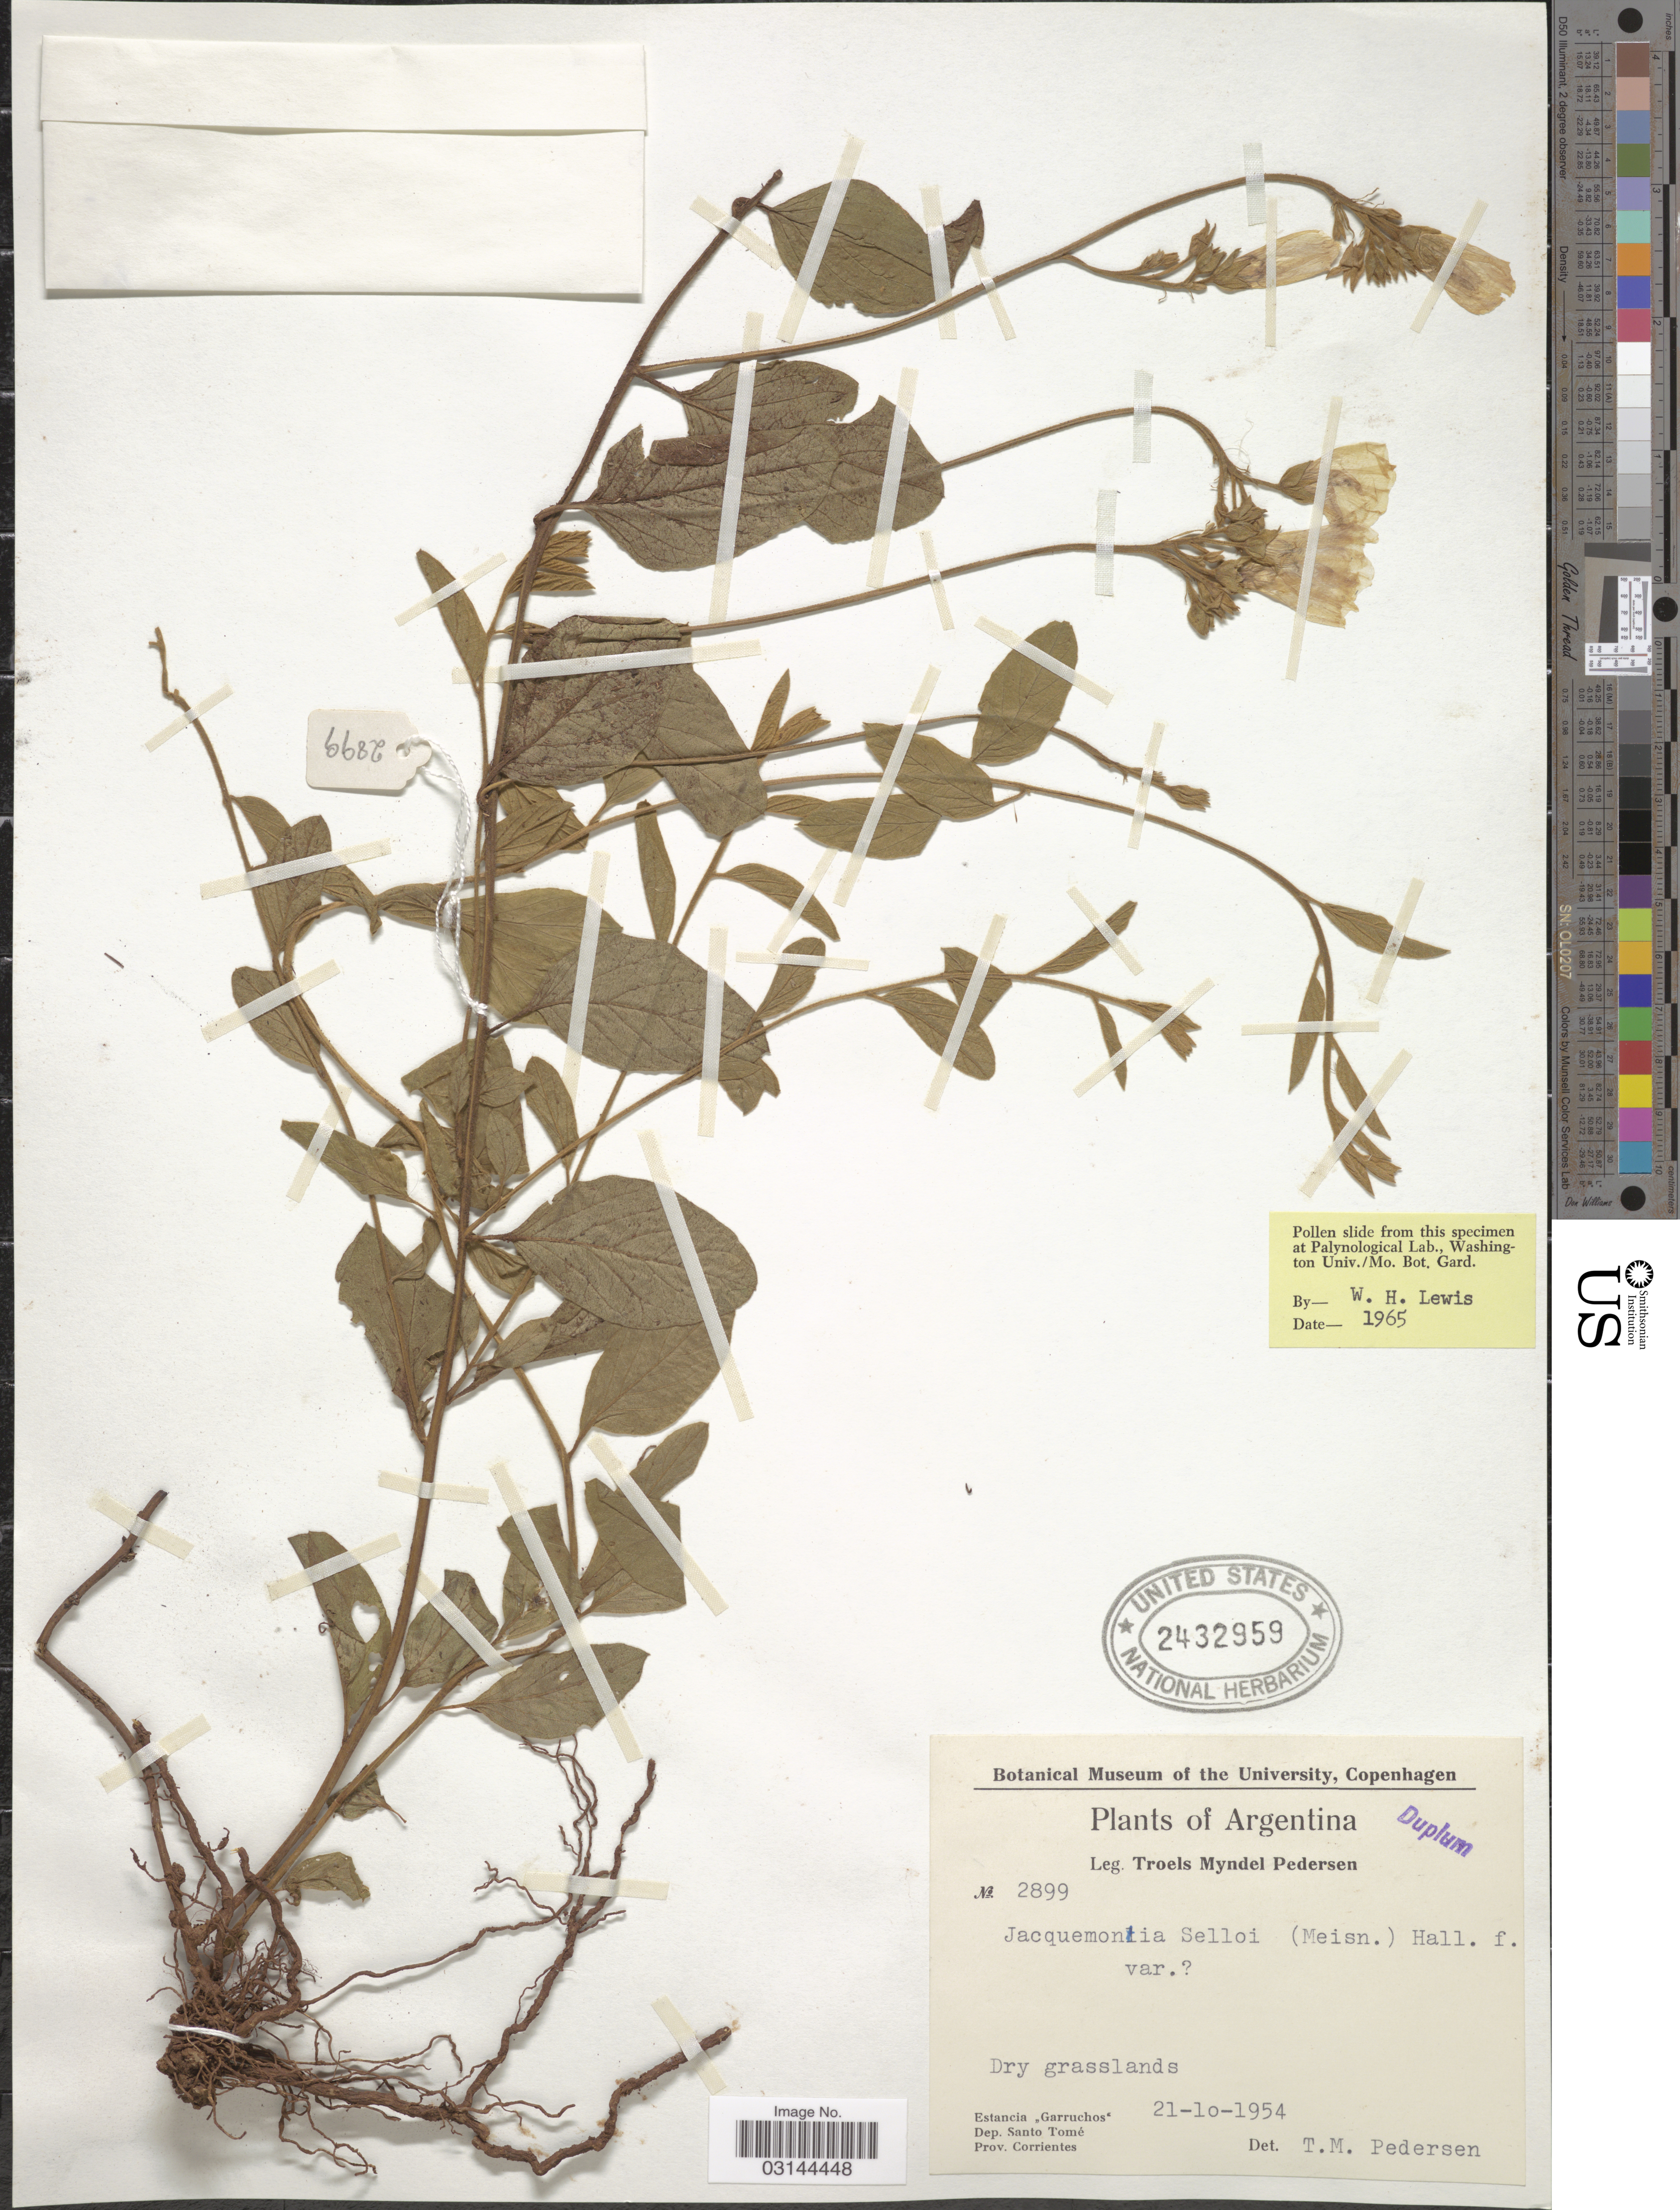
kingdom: Plantae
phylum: Tracheophyta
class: Magnoliopsida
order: Solanales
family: Convolvulaceae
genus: Jacquemontia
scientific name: Jacquemontia selloi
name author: (Meisn.) Hallier f.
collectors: T. Pederson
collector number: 2899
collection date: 1954-10-21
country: Argentina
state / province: Corrientes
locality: Estancia "Garruchos". Dep. Santo Tomé. Prov. Corrientes.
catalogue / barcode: US 2432959